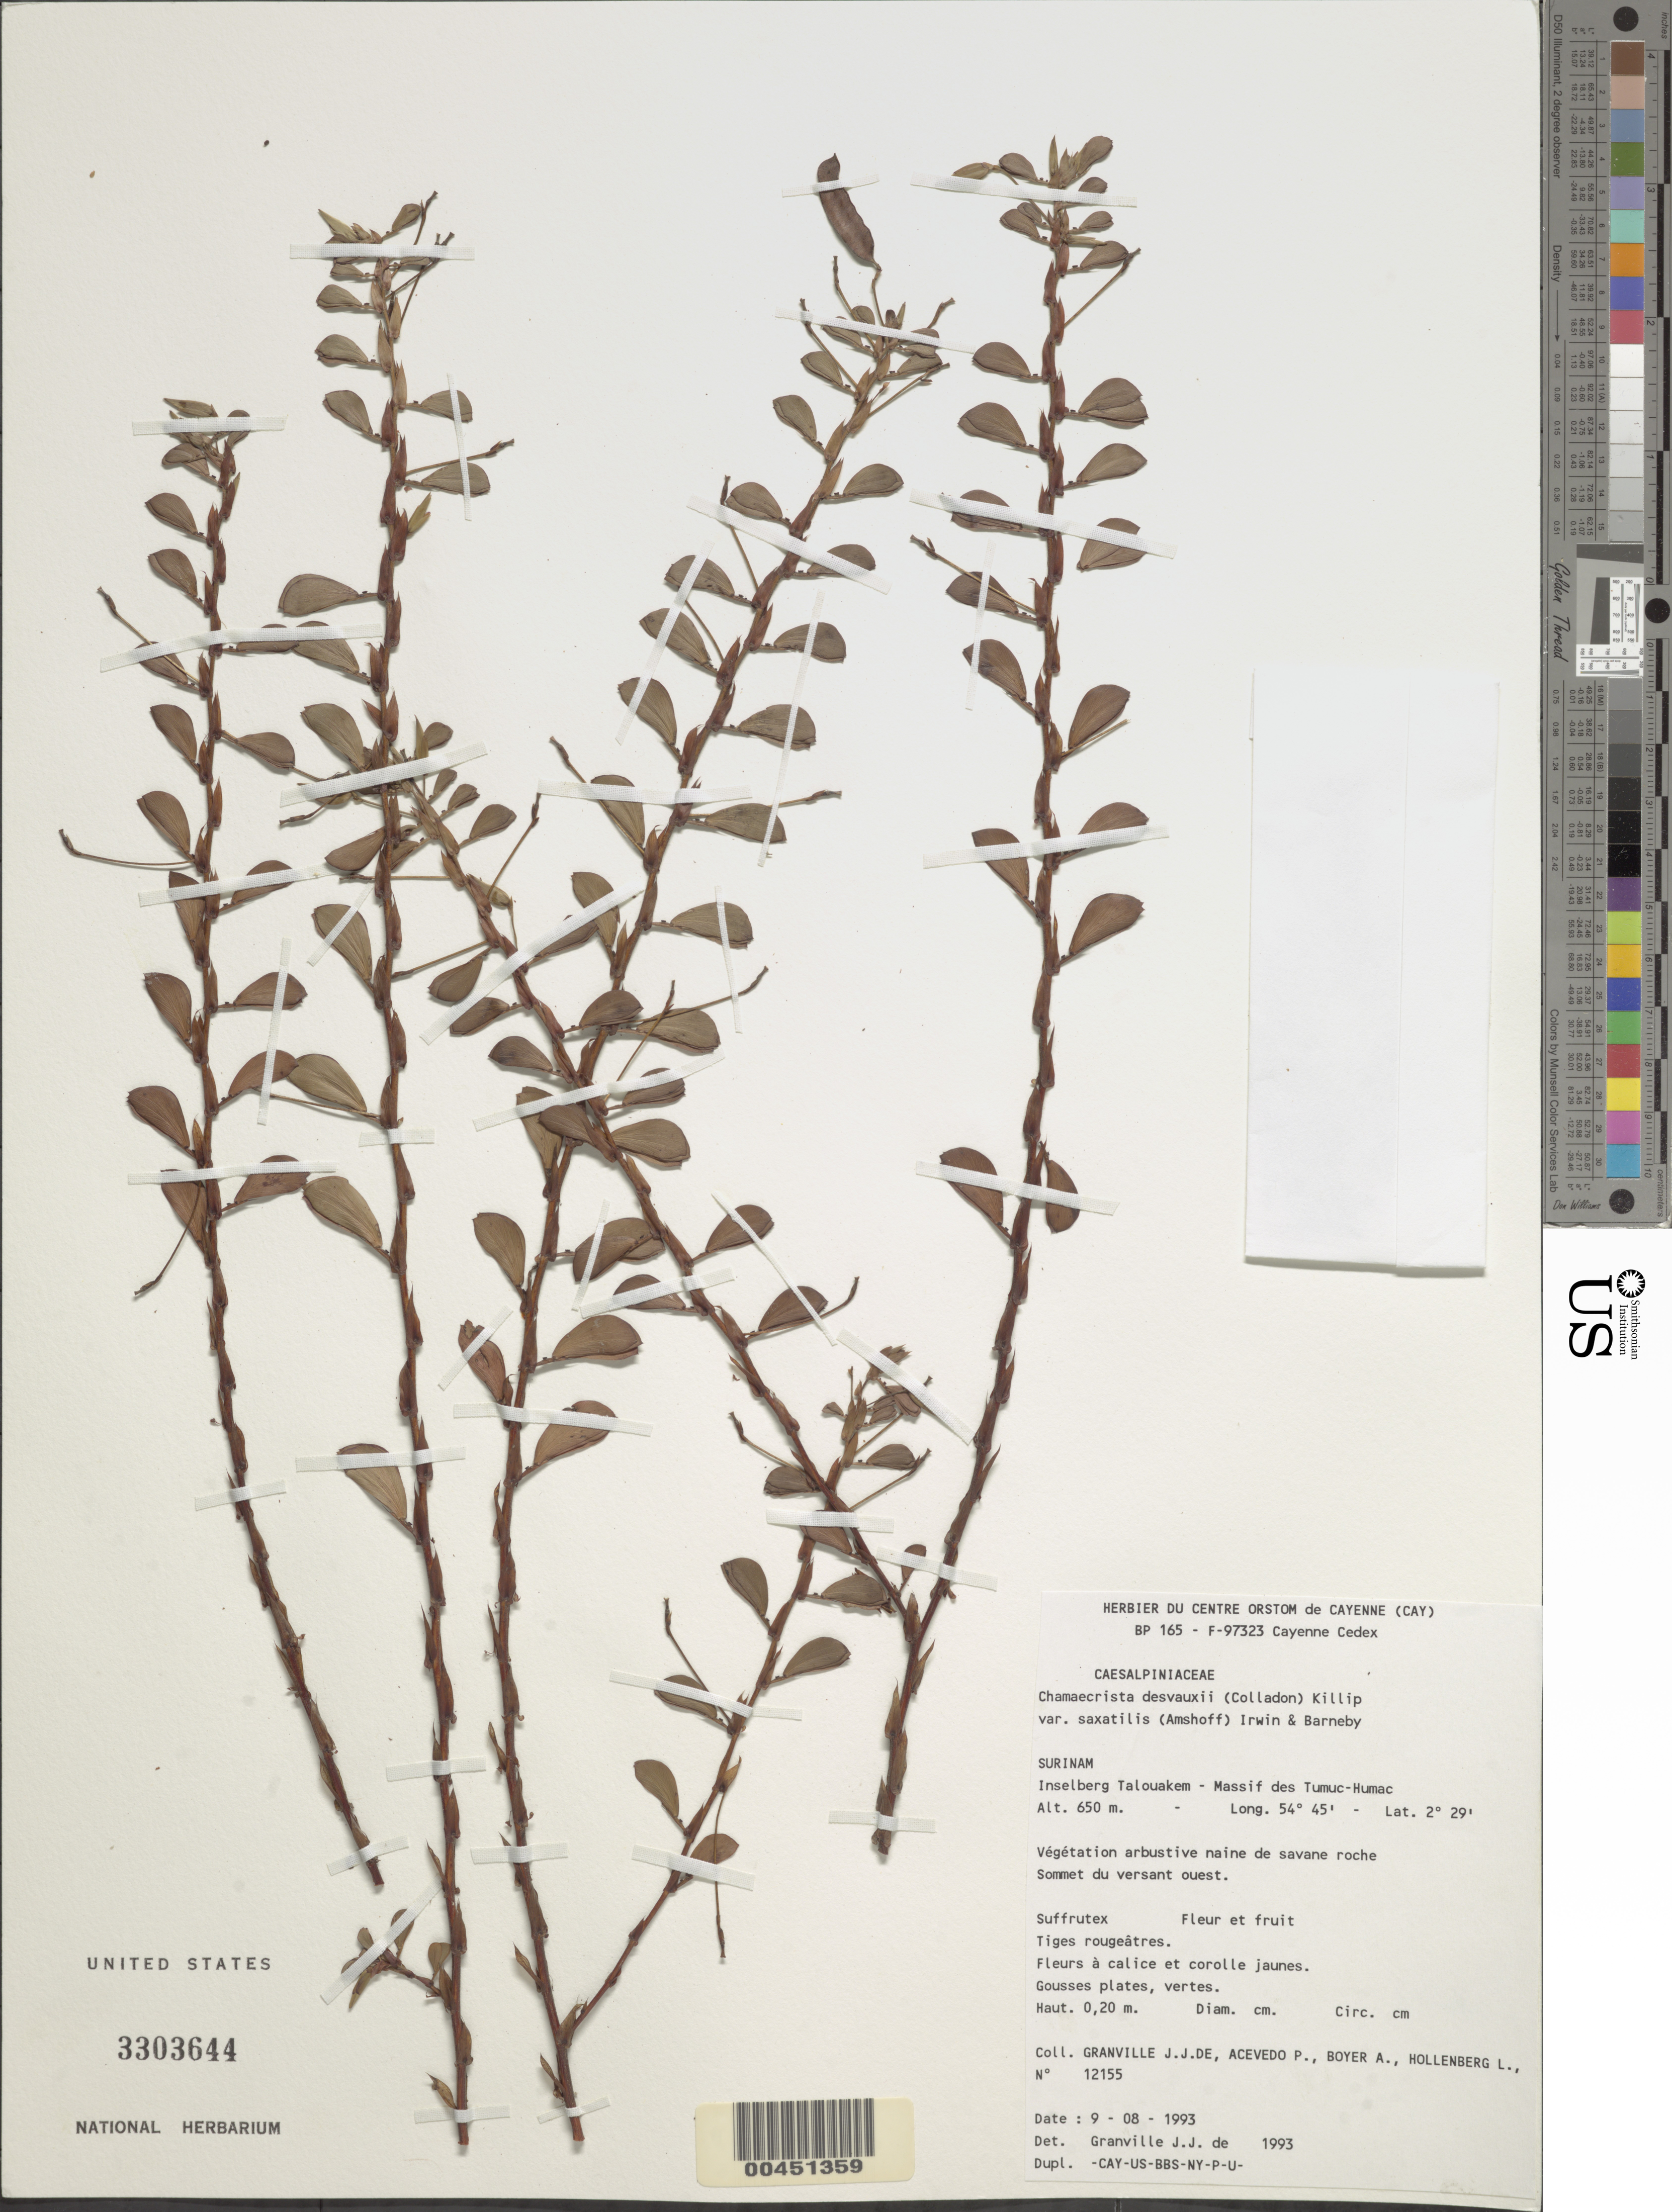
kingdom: Plantae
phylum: Tracheophyta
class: Magnoliopsida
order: Fabales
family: Fabaceae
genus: Chamaecrista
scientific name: Chamaecrista desvauxii var. saxatilis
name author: (Amshoff) H.S. Irwin & Barneby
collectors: J.-J. de Granville, P. Acevedo-Rodr., A. Boyer & L. Hollenberg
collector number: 12155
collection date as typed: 09 Aug 1993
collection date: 1993-08-09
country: Suriname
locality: Inselberg talouakem - massif des tumuc-humac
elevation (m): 650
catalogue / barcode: US 3303644